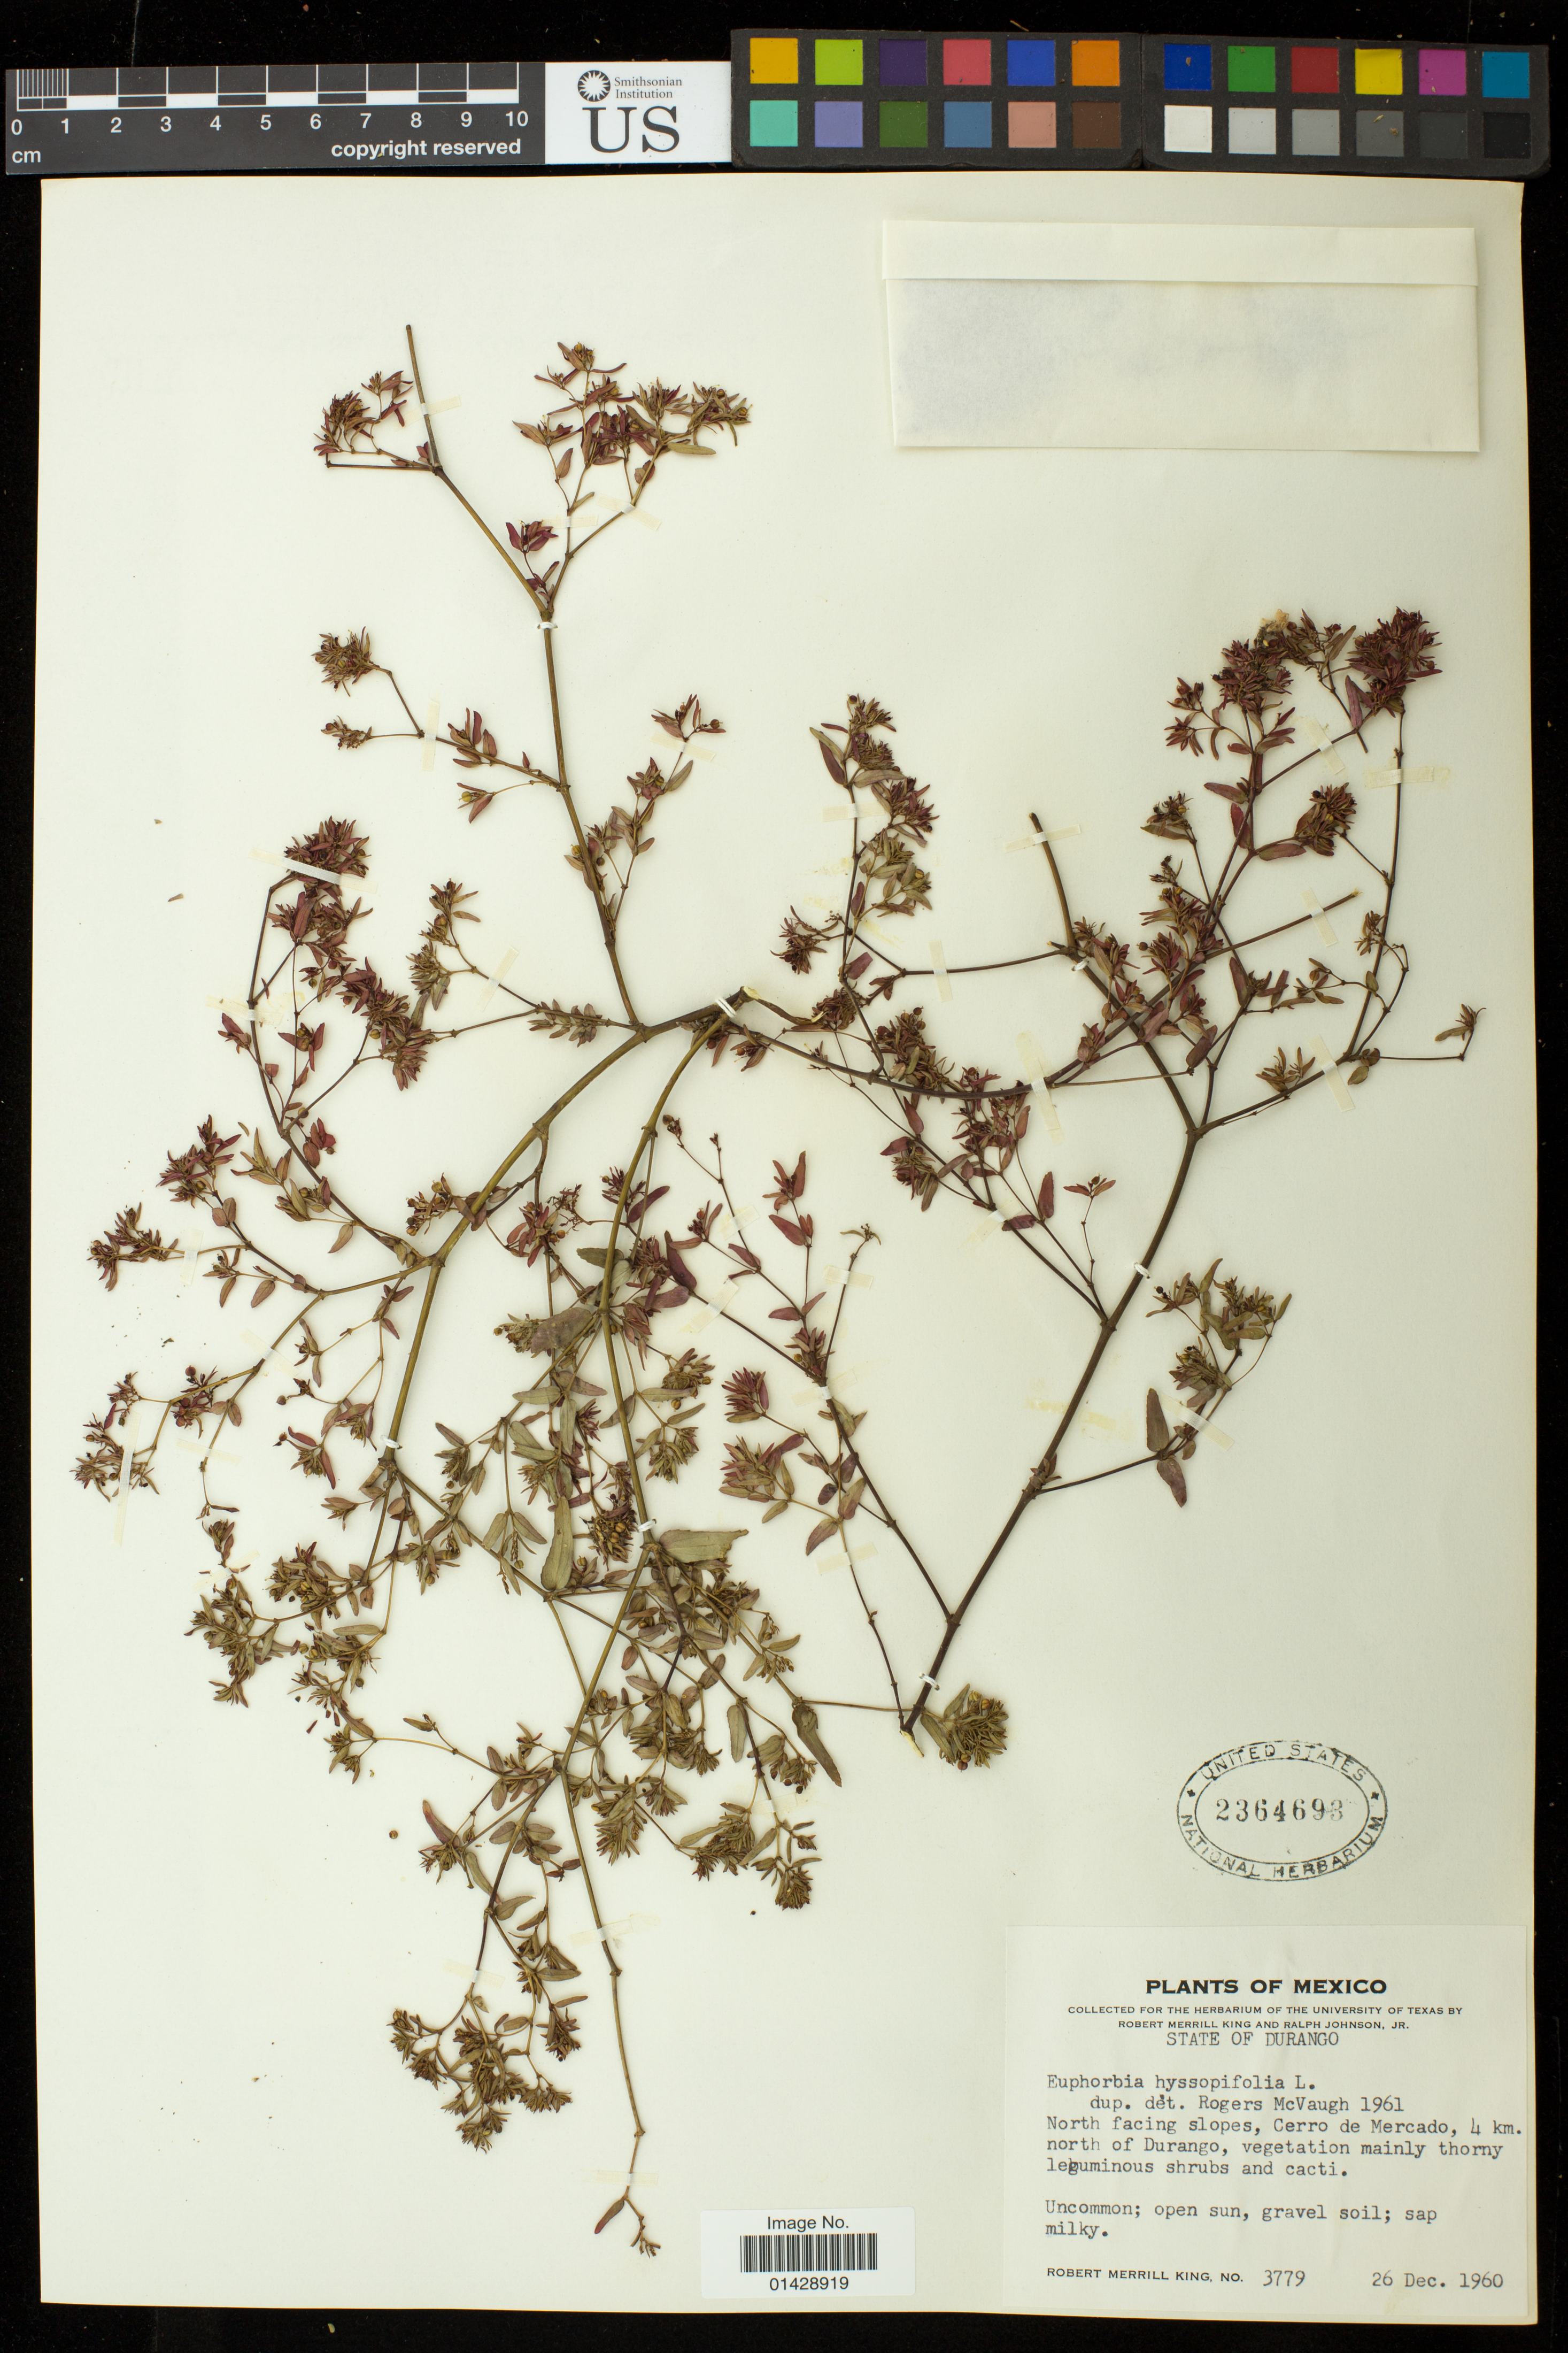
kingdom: Plantae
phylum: Tracheophyta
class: Magnoliopsida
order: Malpighiales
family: Euphorbiaceae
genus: Euphorbia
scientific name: Euphorbia hyssopifolia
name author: L.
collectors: R. M. King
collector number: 3779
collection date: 1960-12-26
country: Mexico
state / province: Durango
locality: North facing slopes, Cerro de Mercado, 4 km. north of Durango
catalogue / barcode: US 2364693